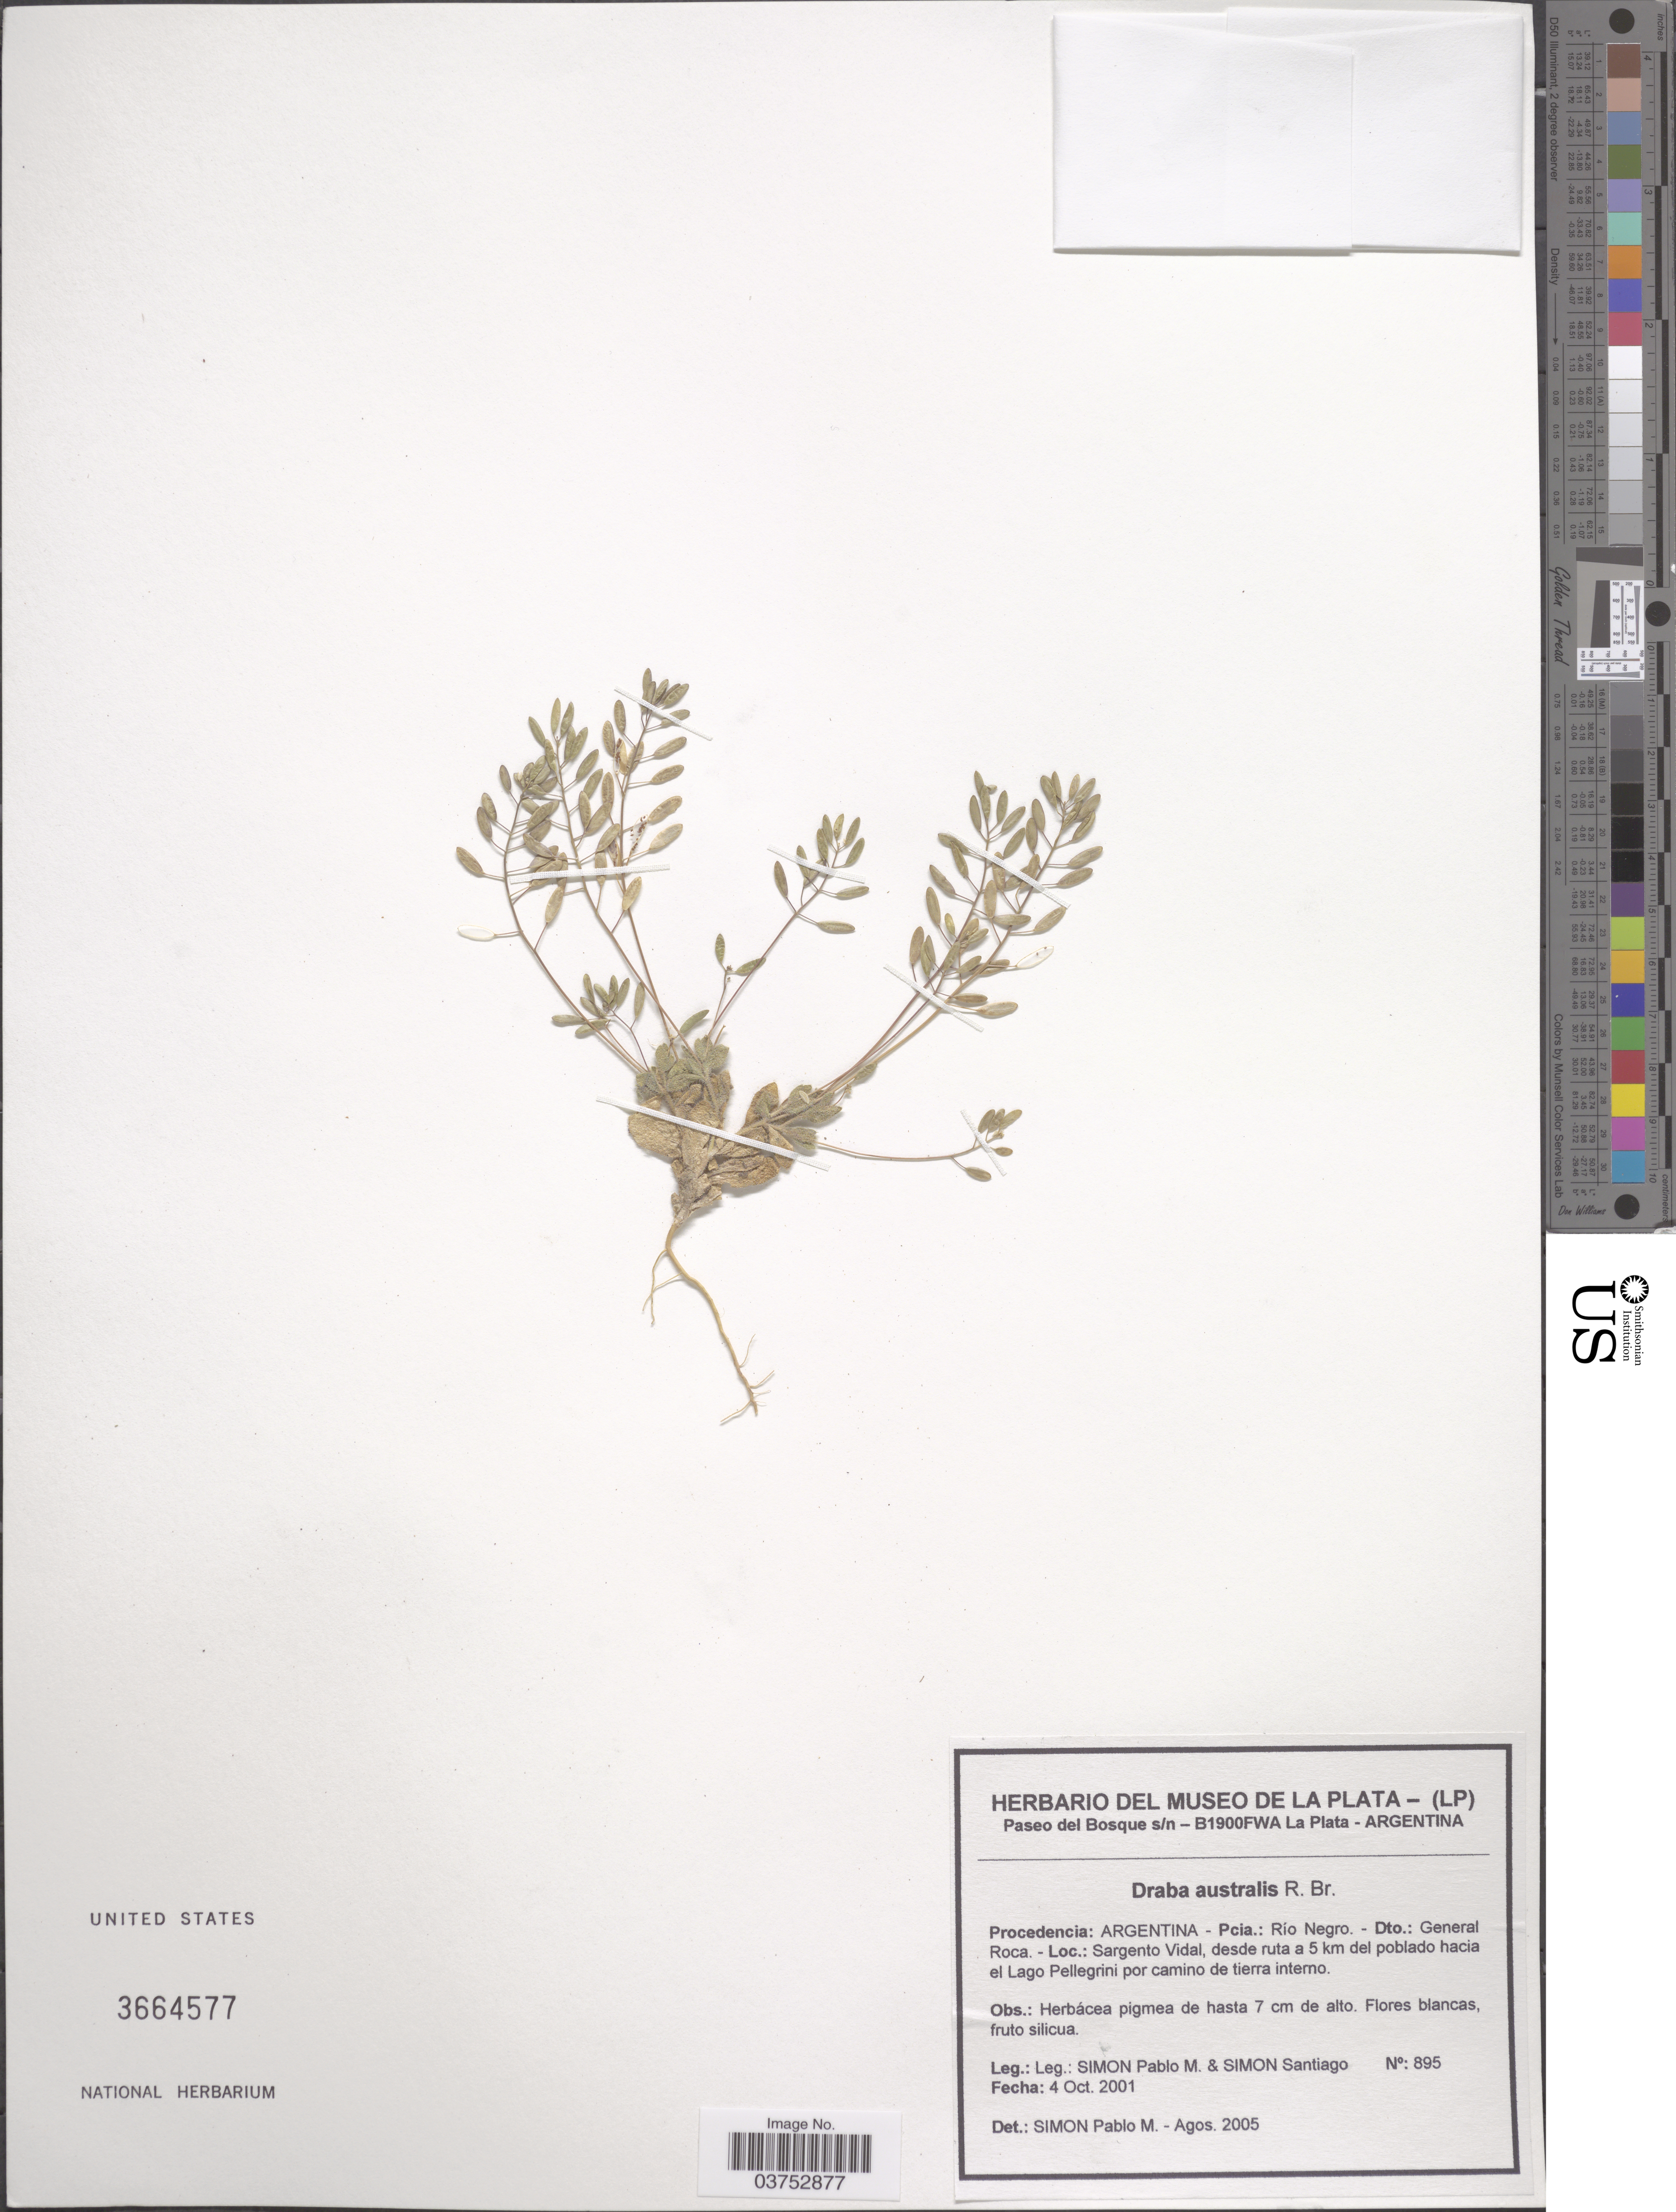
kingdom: Plantae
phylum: Tracheophyta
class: Magnoliopsida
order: Brassicales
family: Brassicaceae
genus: Draba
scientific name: Draba australis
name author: (A. Gray) Hook. f.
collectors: S. Pablo M. & S. Santiago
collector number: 895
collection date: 2001-10-04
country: Argentina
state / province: Rio Negro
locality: Procedencia: Argentina - Pcia.: Río Negro. - Dto.: General Roca. - Sargento Vidal, desde ruta a 5 km del poblado hacia el Lago Pellegrini por camino de tierra interno.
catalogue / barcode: US 3664577